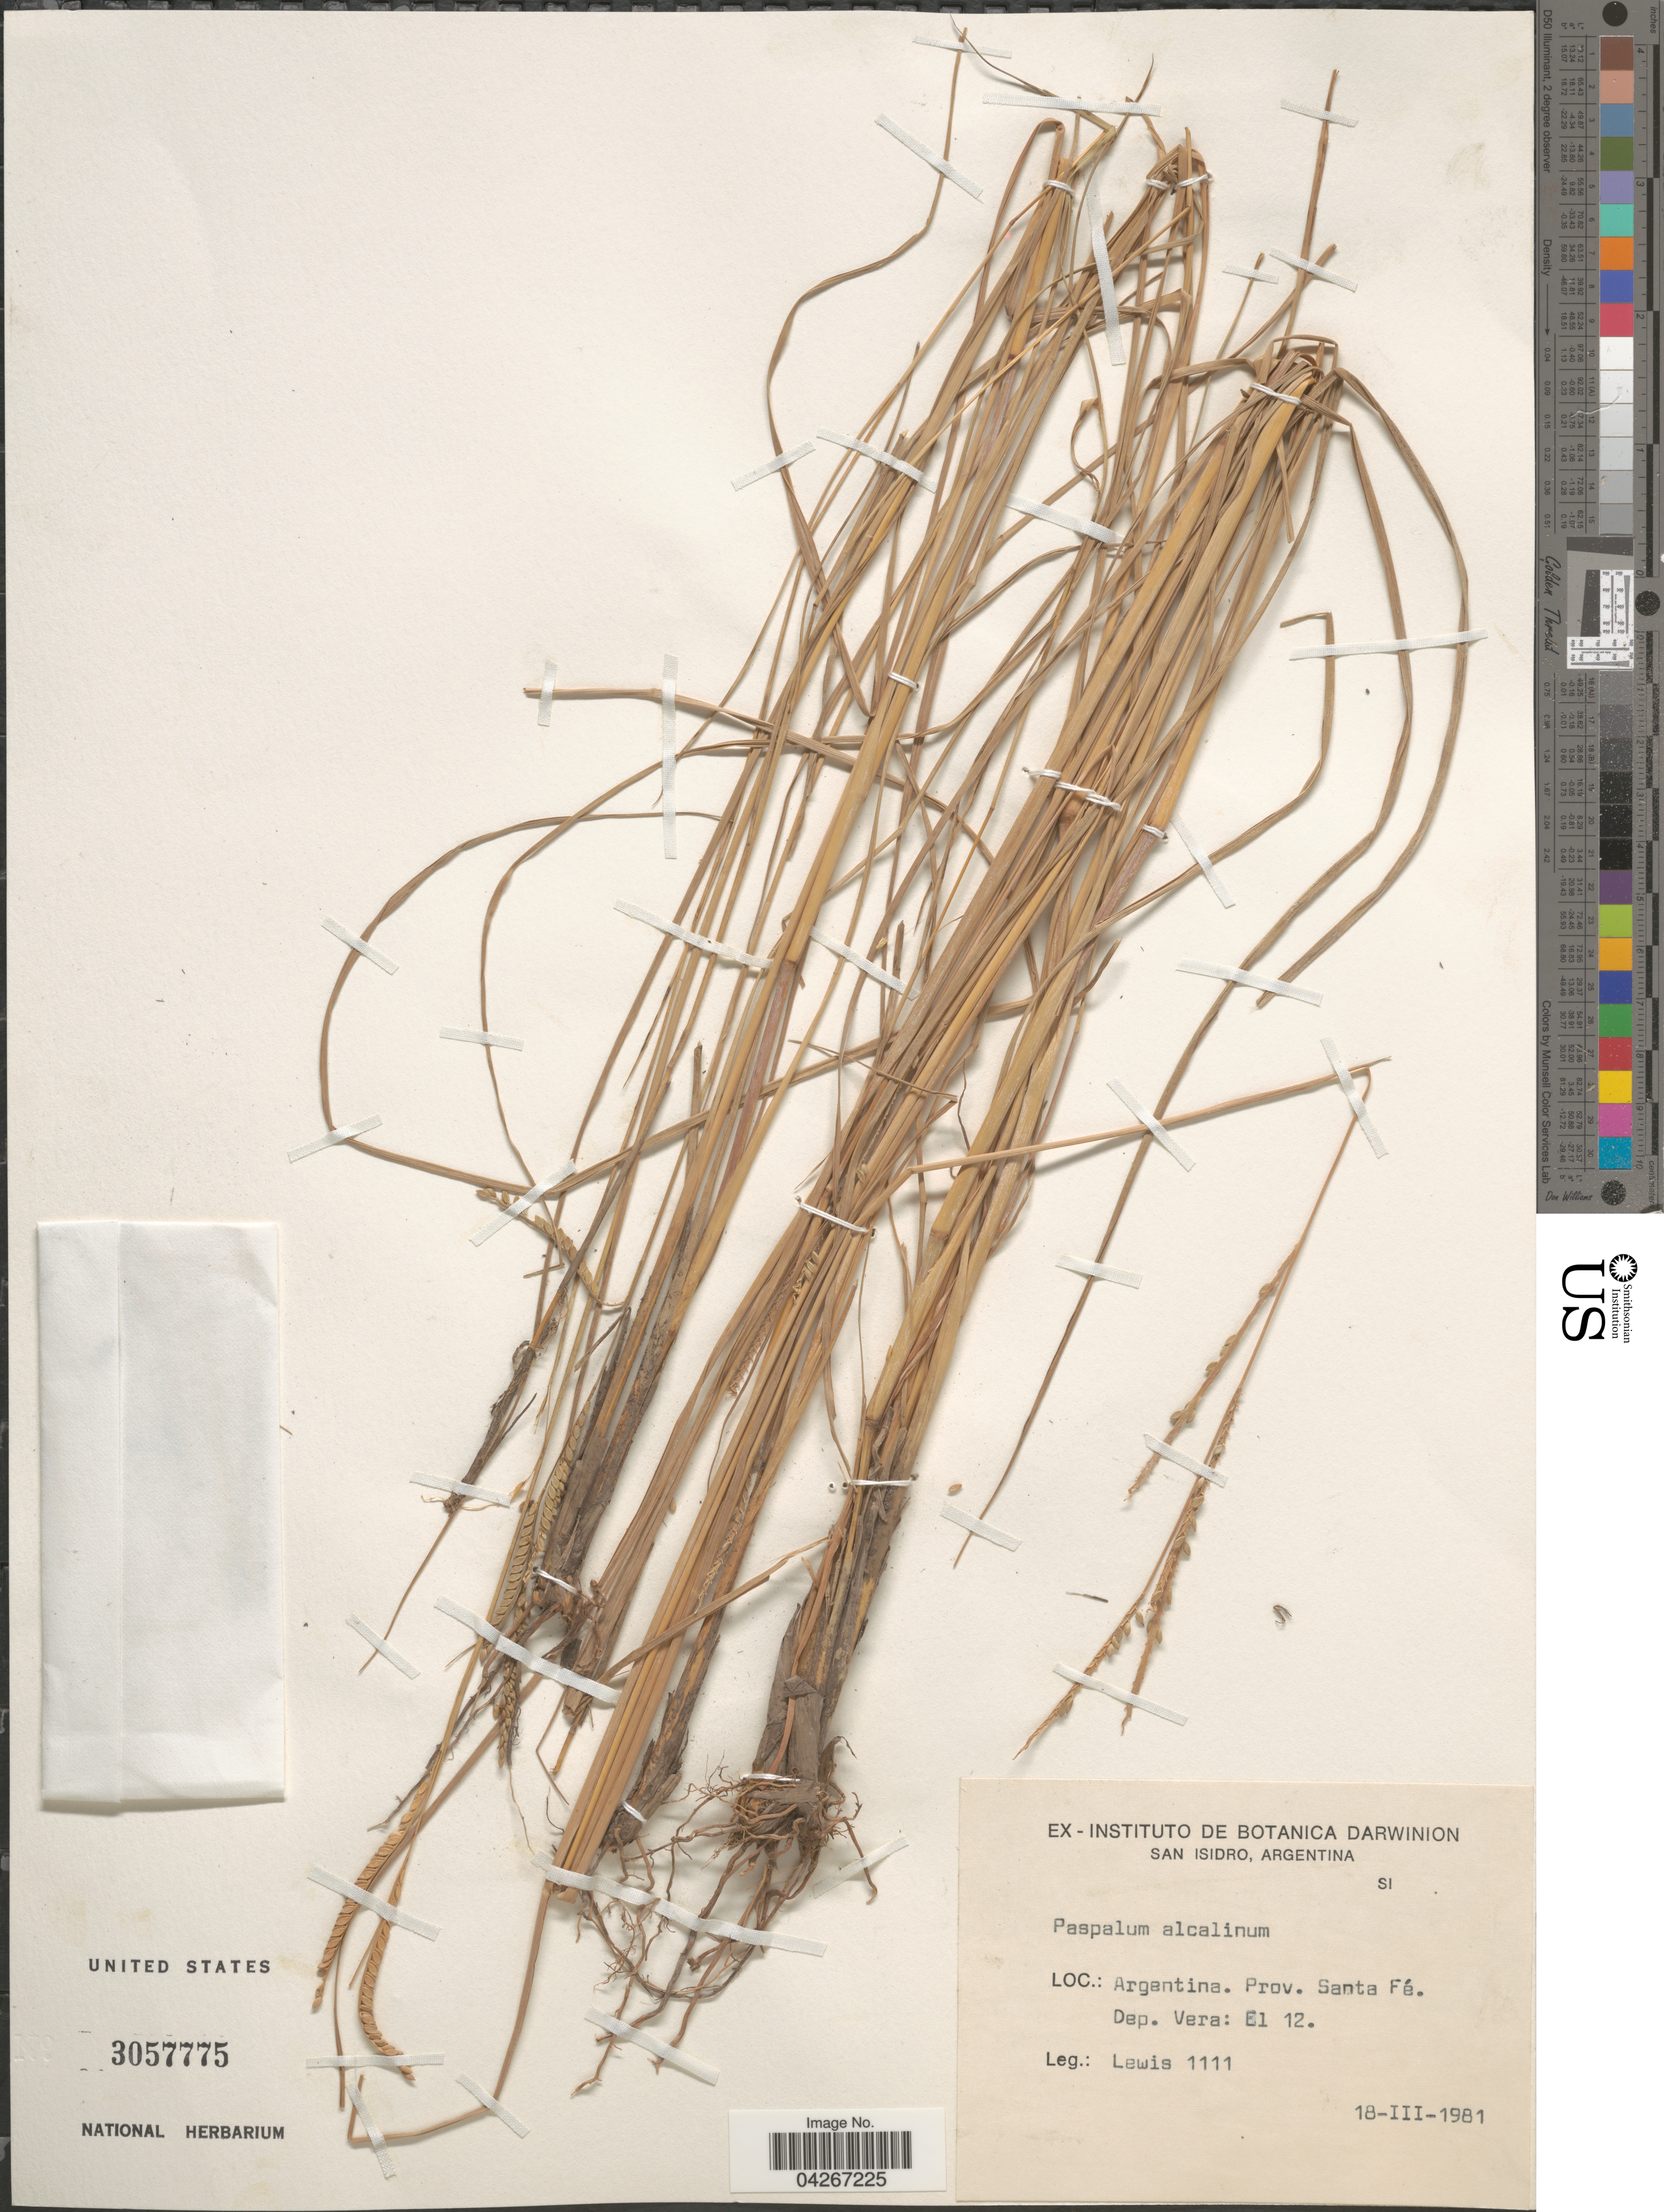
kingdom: Plantae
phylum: Tracheophyta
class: Liliopsida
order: Poales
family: Poaceae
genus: Paspalum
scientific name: Paspalum alcalinum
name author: Mez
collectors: -- Lewis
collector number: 1111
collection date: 1981-03-18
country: Argentina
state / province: Santa Fe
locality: Dep. Vera: El 12.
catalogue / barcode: US 3057775